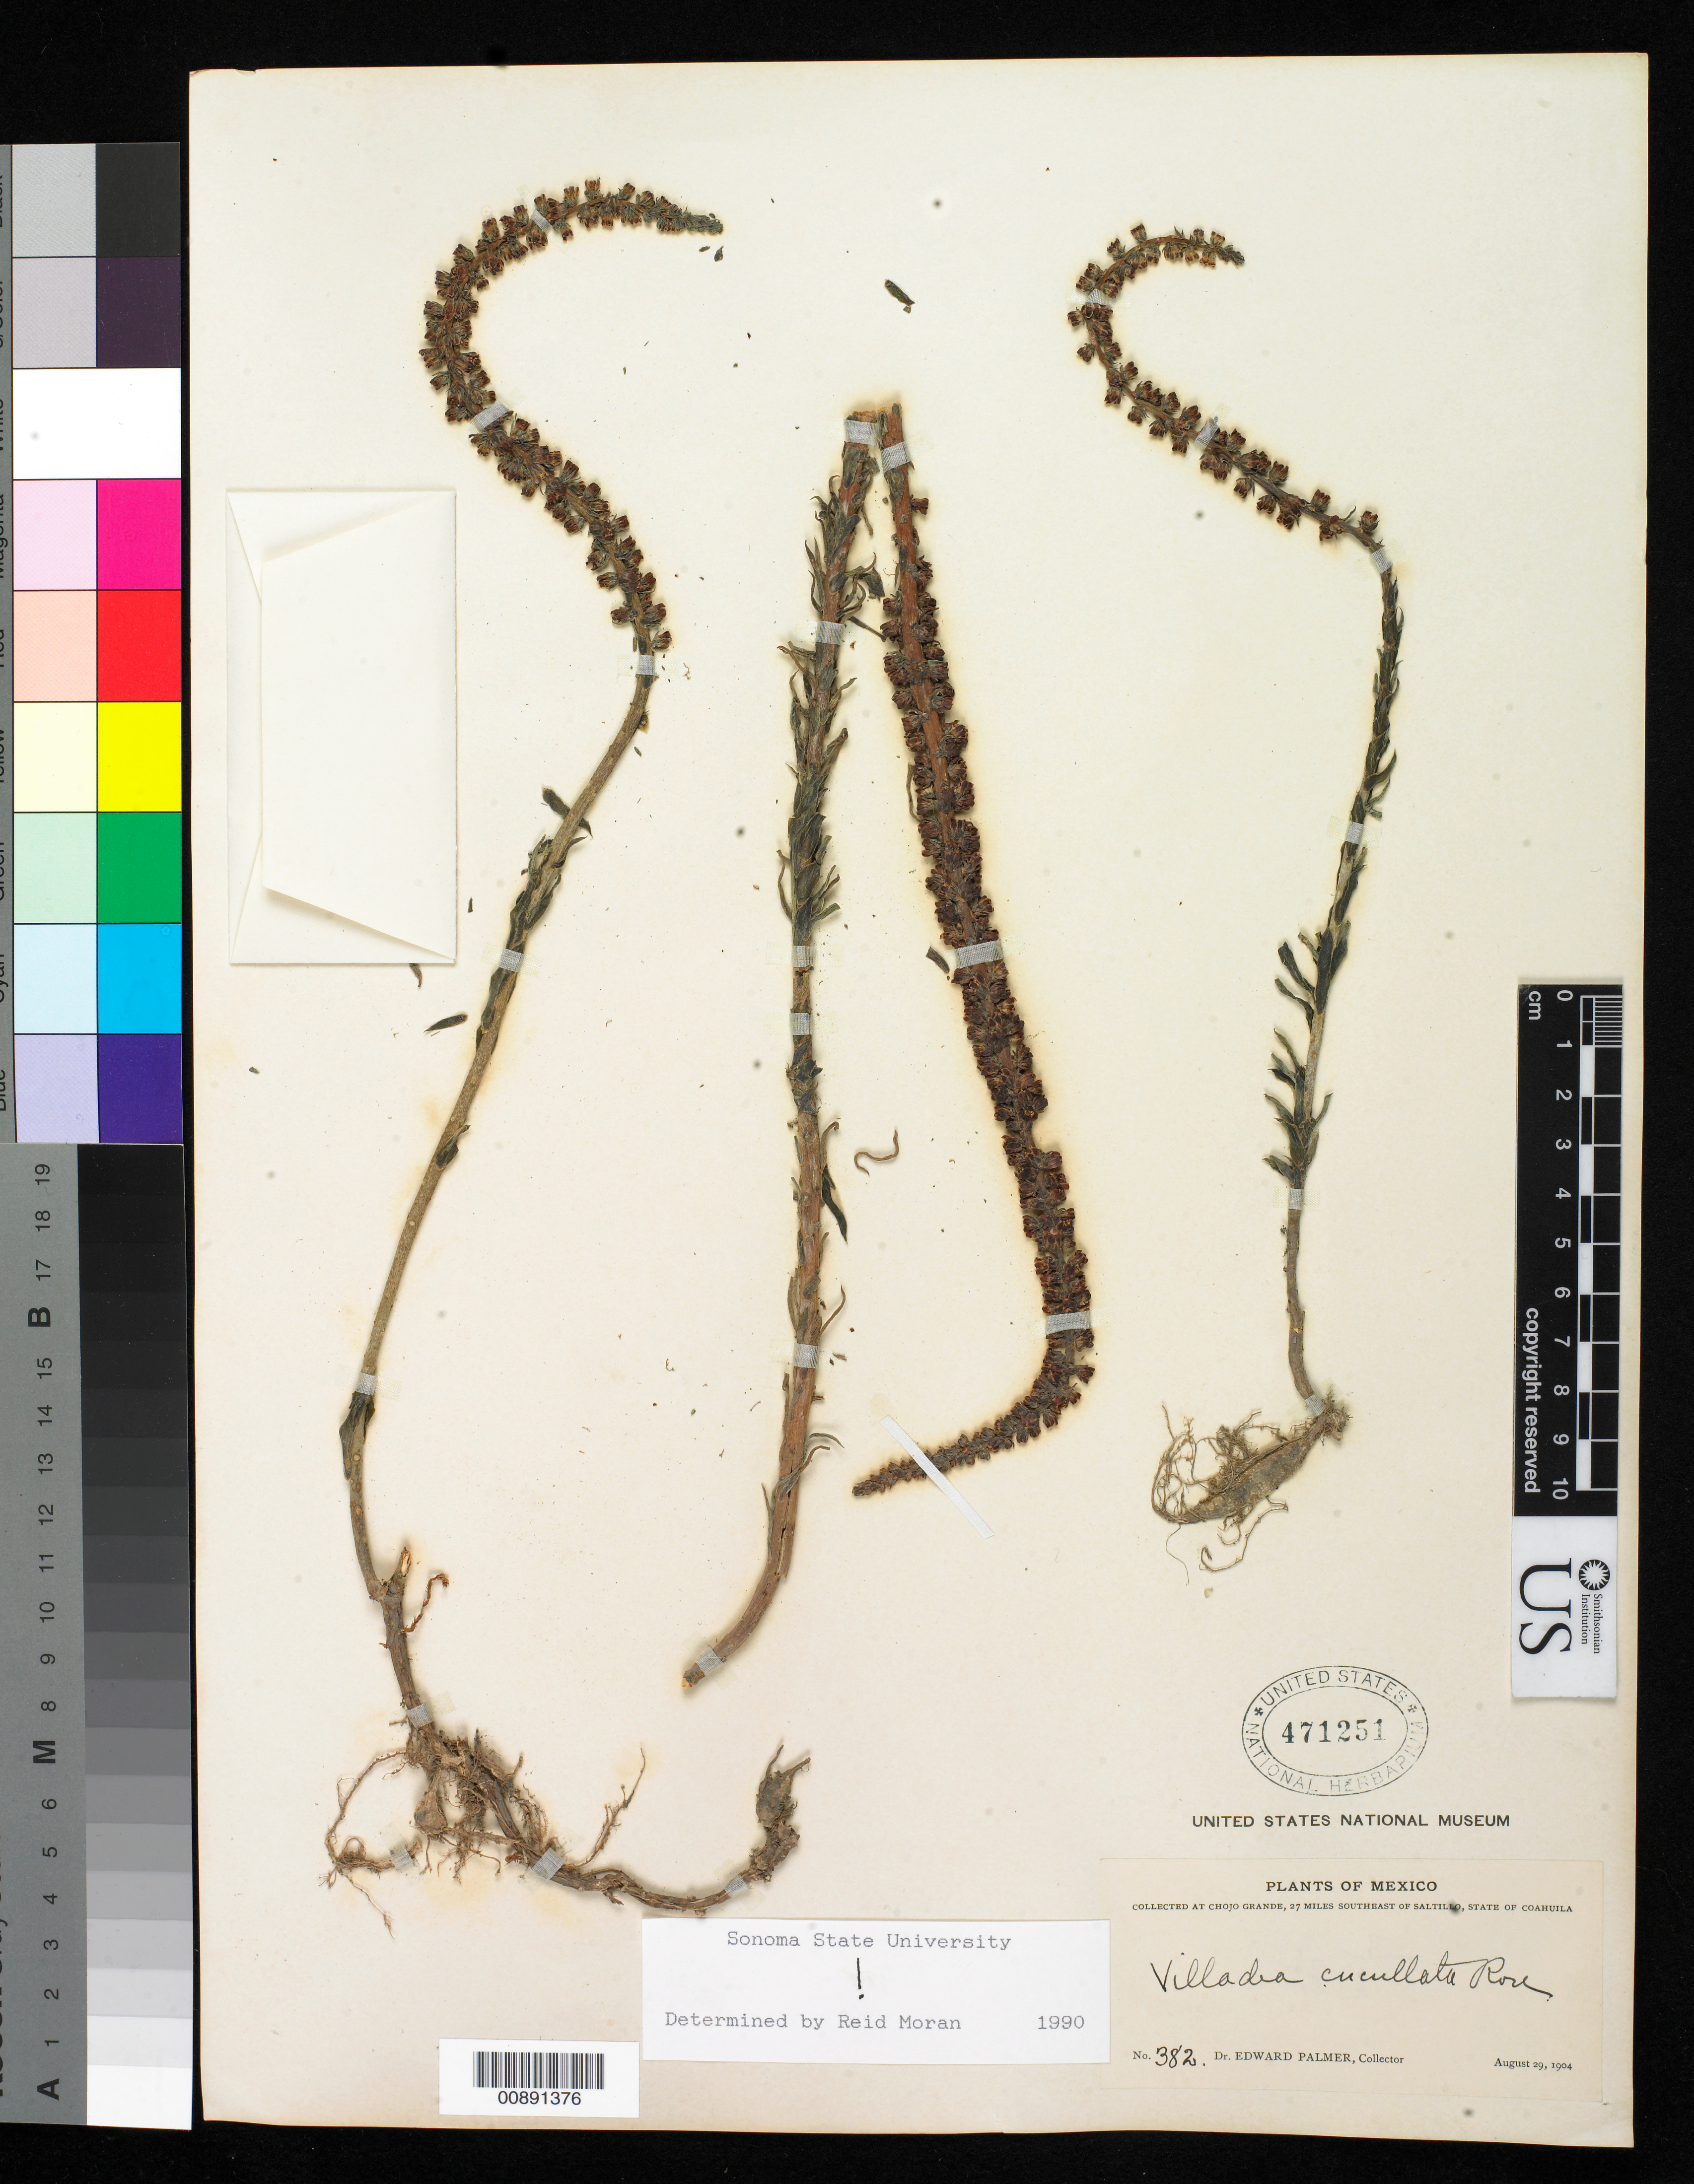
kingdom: Plantae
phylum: Tracheophyta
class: Magnoliopsida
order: Saxifragales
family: Crassulaceae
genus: Villadia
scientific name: Villadia cucullata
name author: Rose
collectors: E. Palmer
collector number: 382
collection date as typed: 29 Aug 1904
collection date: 1904-08-29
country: Mexico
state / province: Coahuila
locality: Chojo Grande, 27 miles southeast of Saltillo, Coahuila.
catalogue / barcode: US 471251